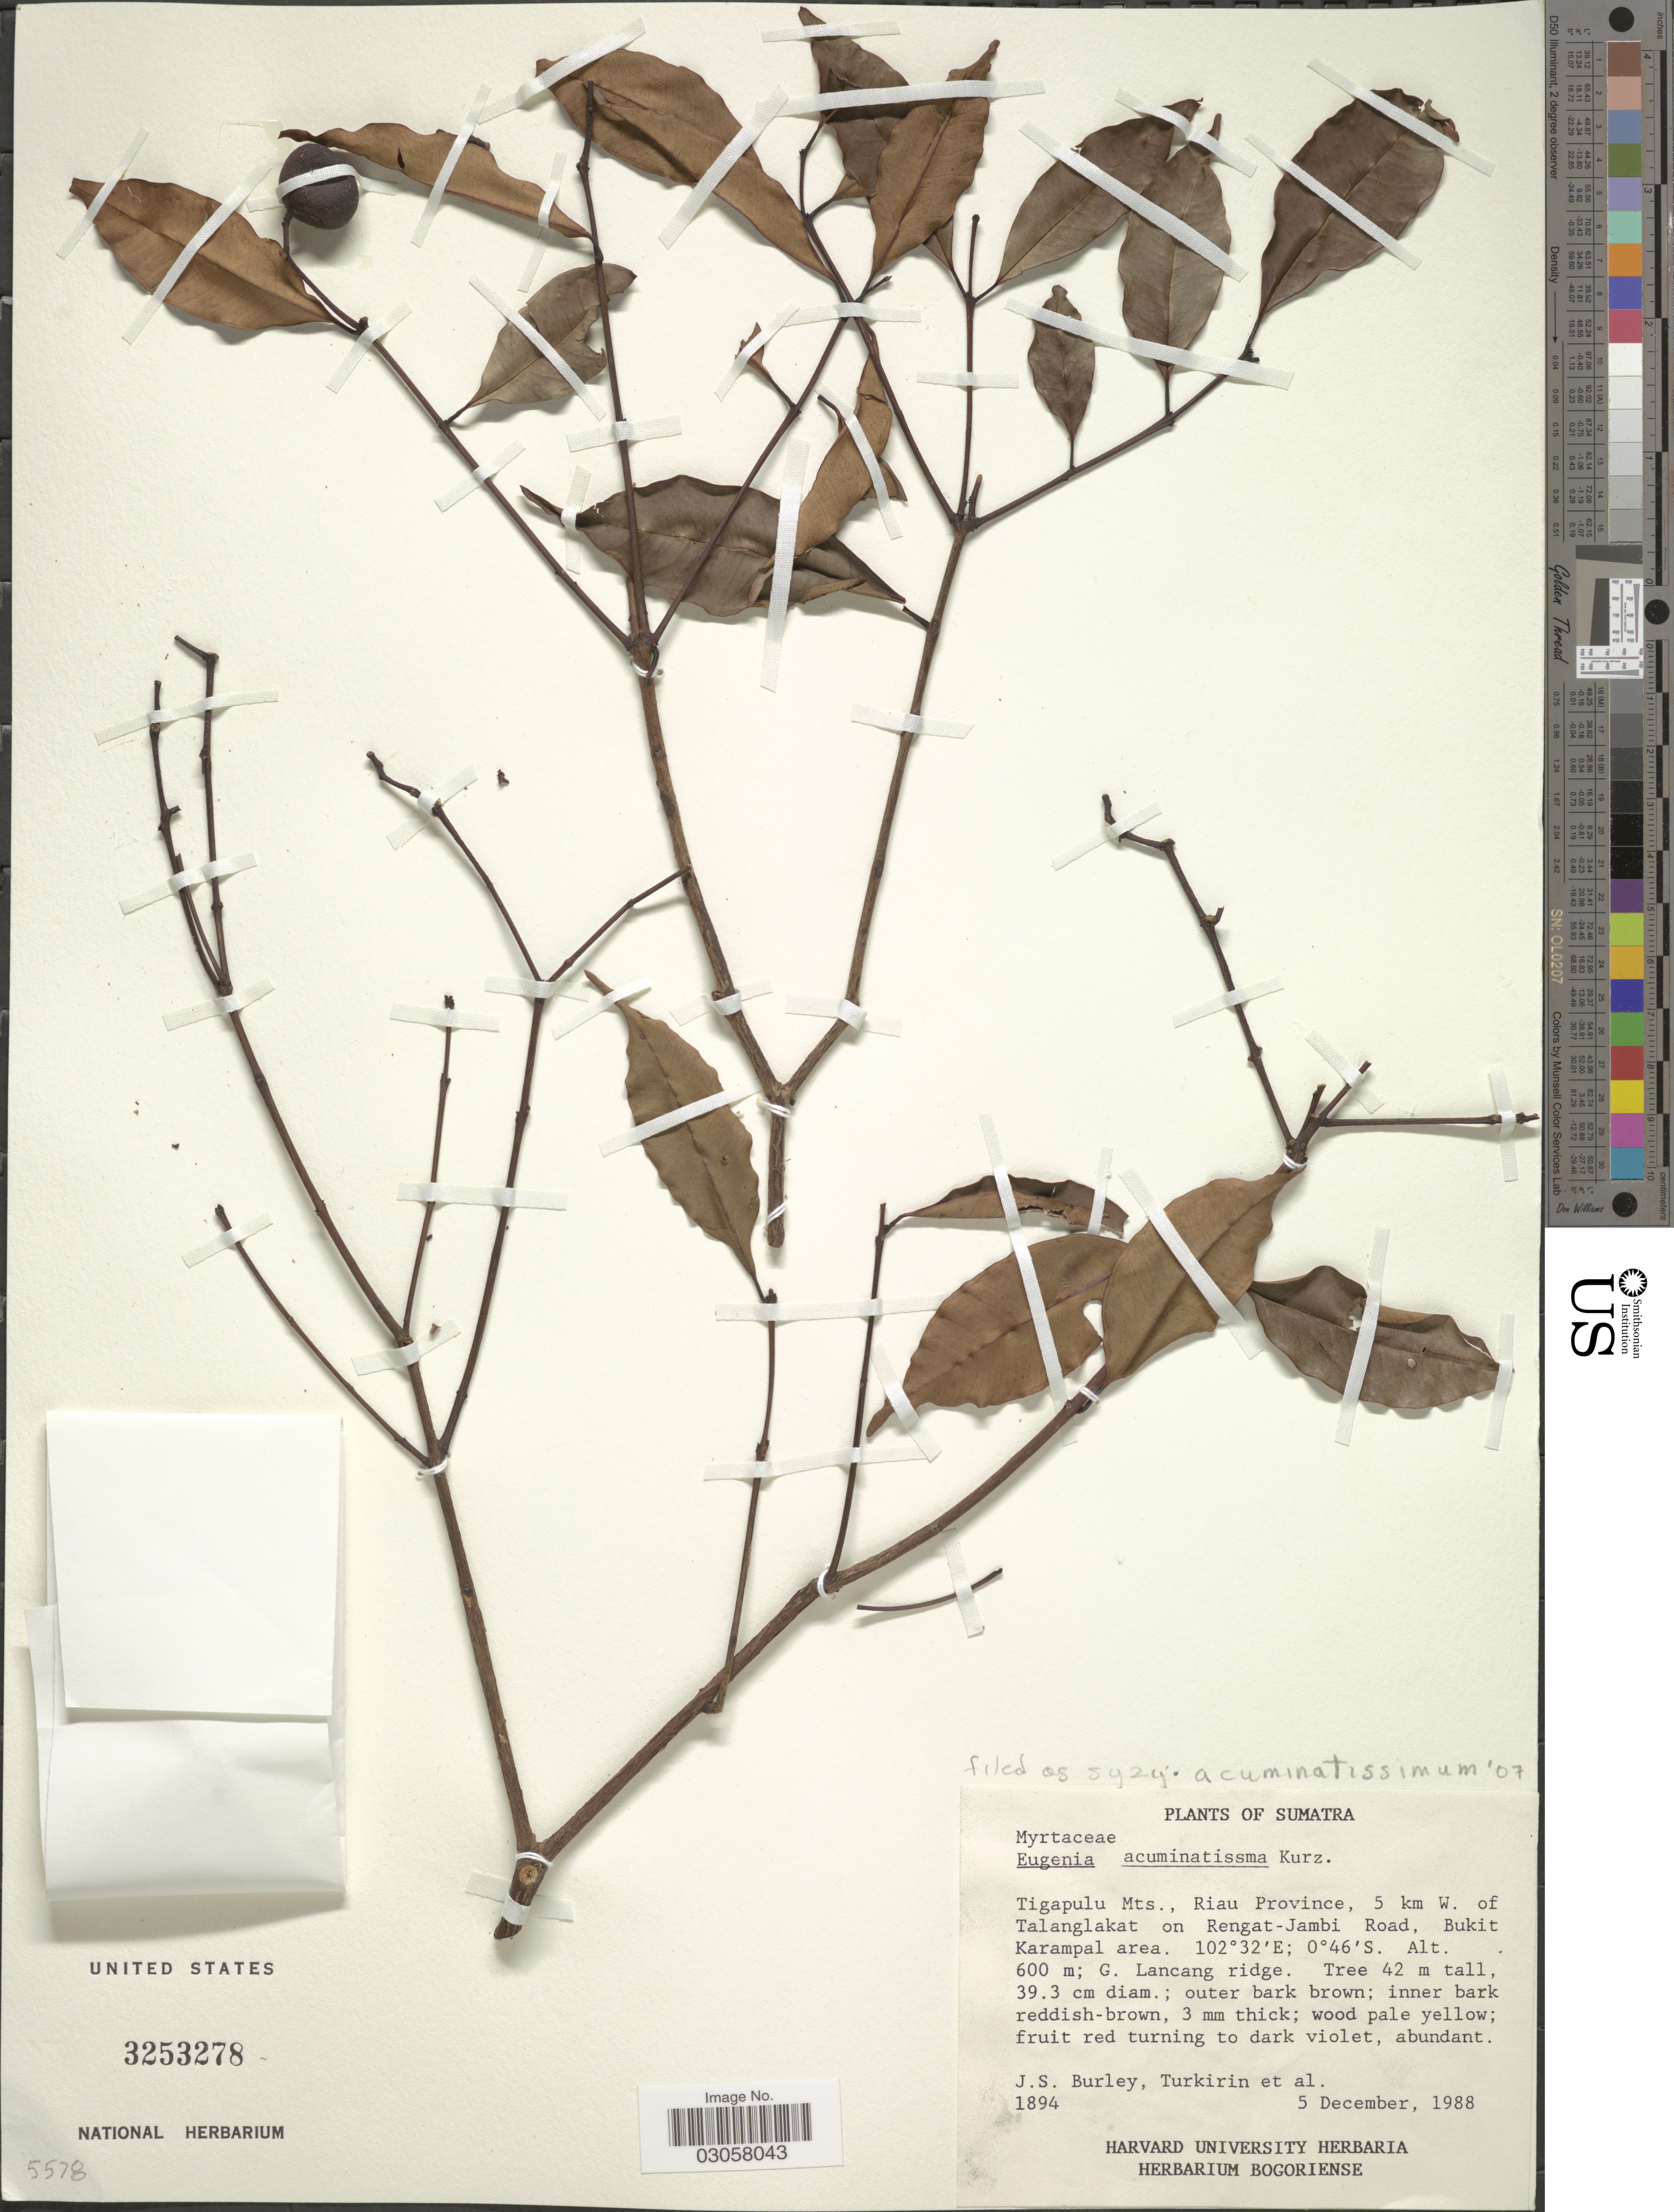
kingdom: Plantae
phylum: Tracheophyta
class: Magnoliopsida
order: Myrtales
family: Myrtaceae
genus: Syzygium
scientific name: Syzygium acuminatissimum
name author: (Blume) DC.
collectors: J. S. Burley, -. Tukirin & et al.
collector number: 1894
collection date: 1988-12-05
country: Indonesia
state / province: Sumatra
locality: Tigapulu Mts., Riau Province, 5 km W. of Talanglakat on Rengat-Jambi Road, Bukit Karampal area.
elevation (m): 600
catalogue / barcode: US 3253278